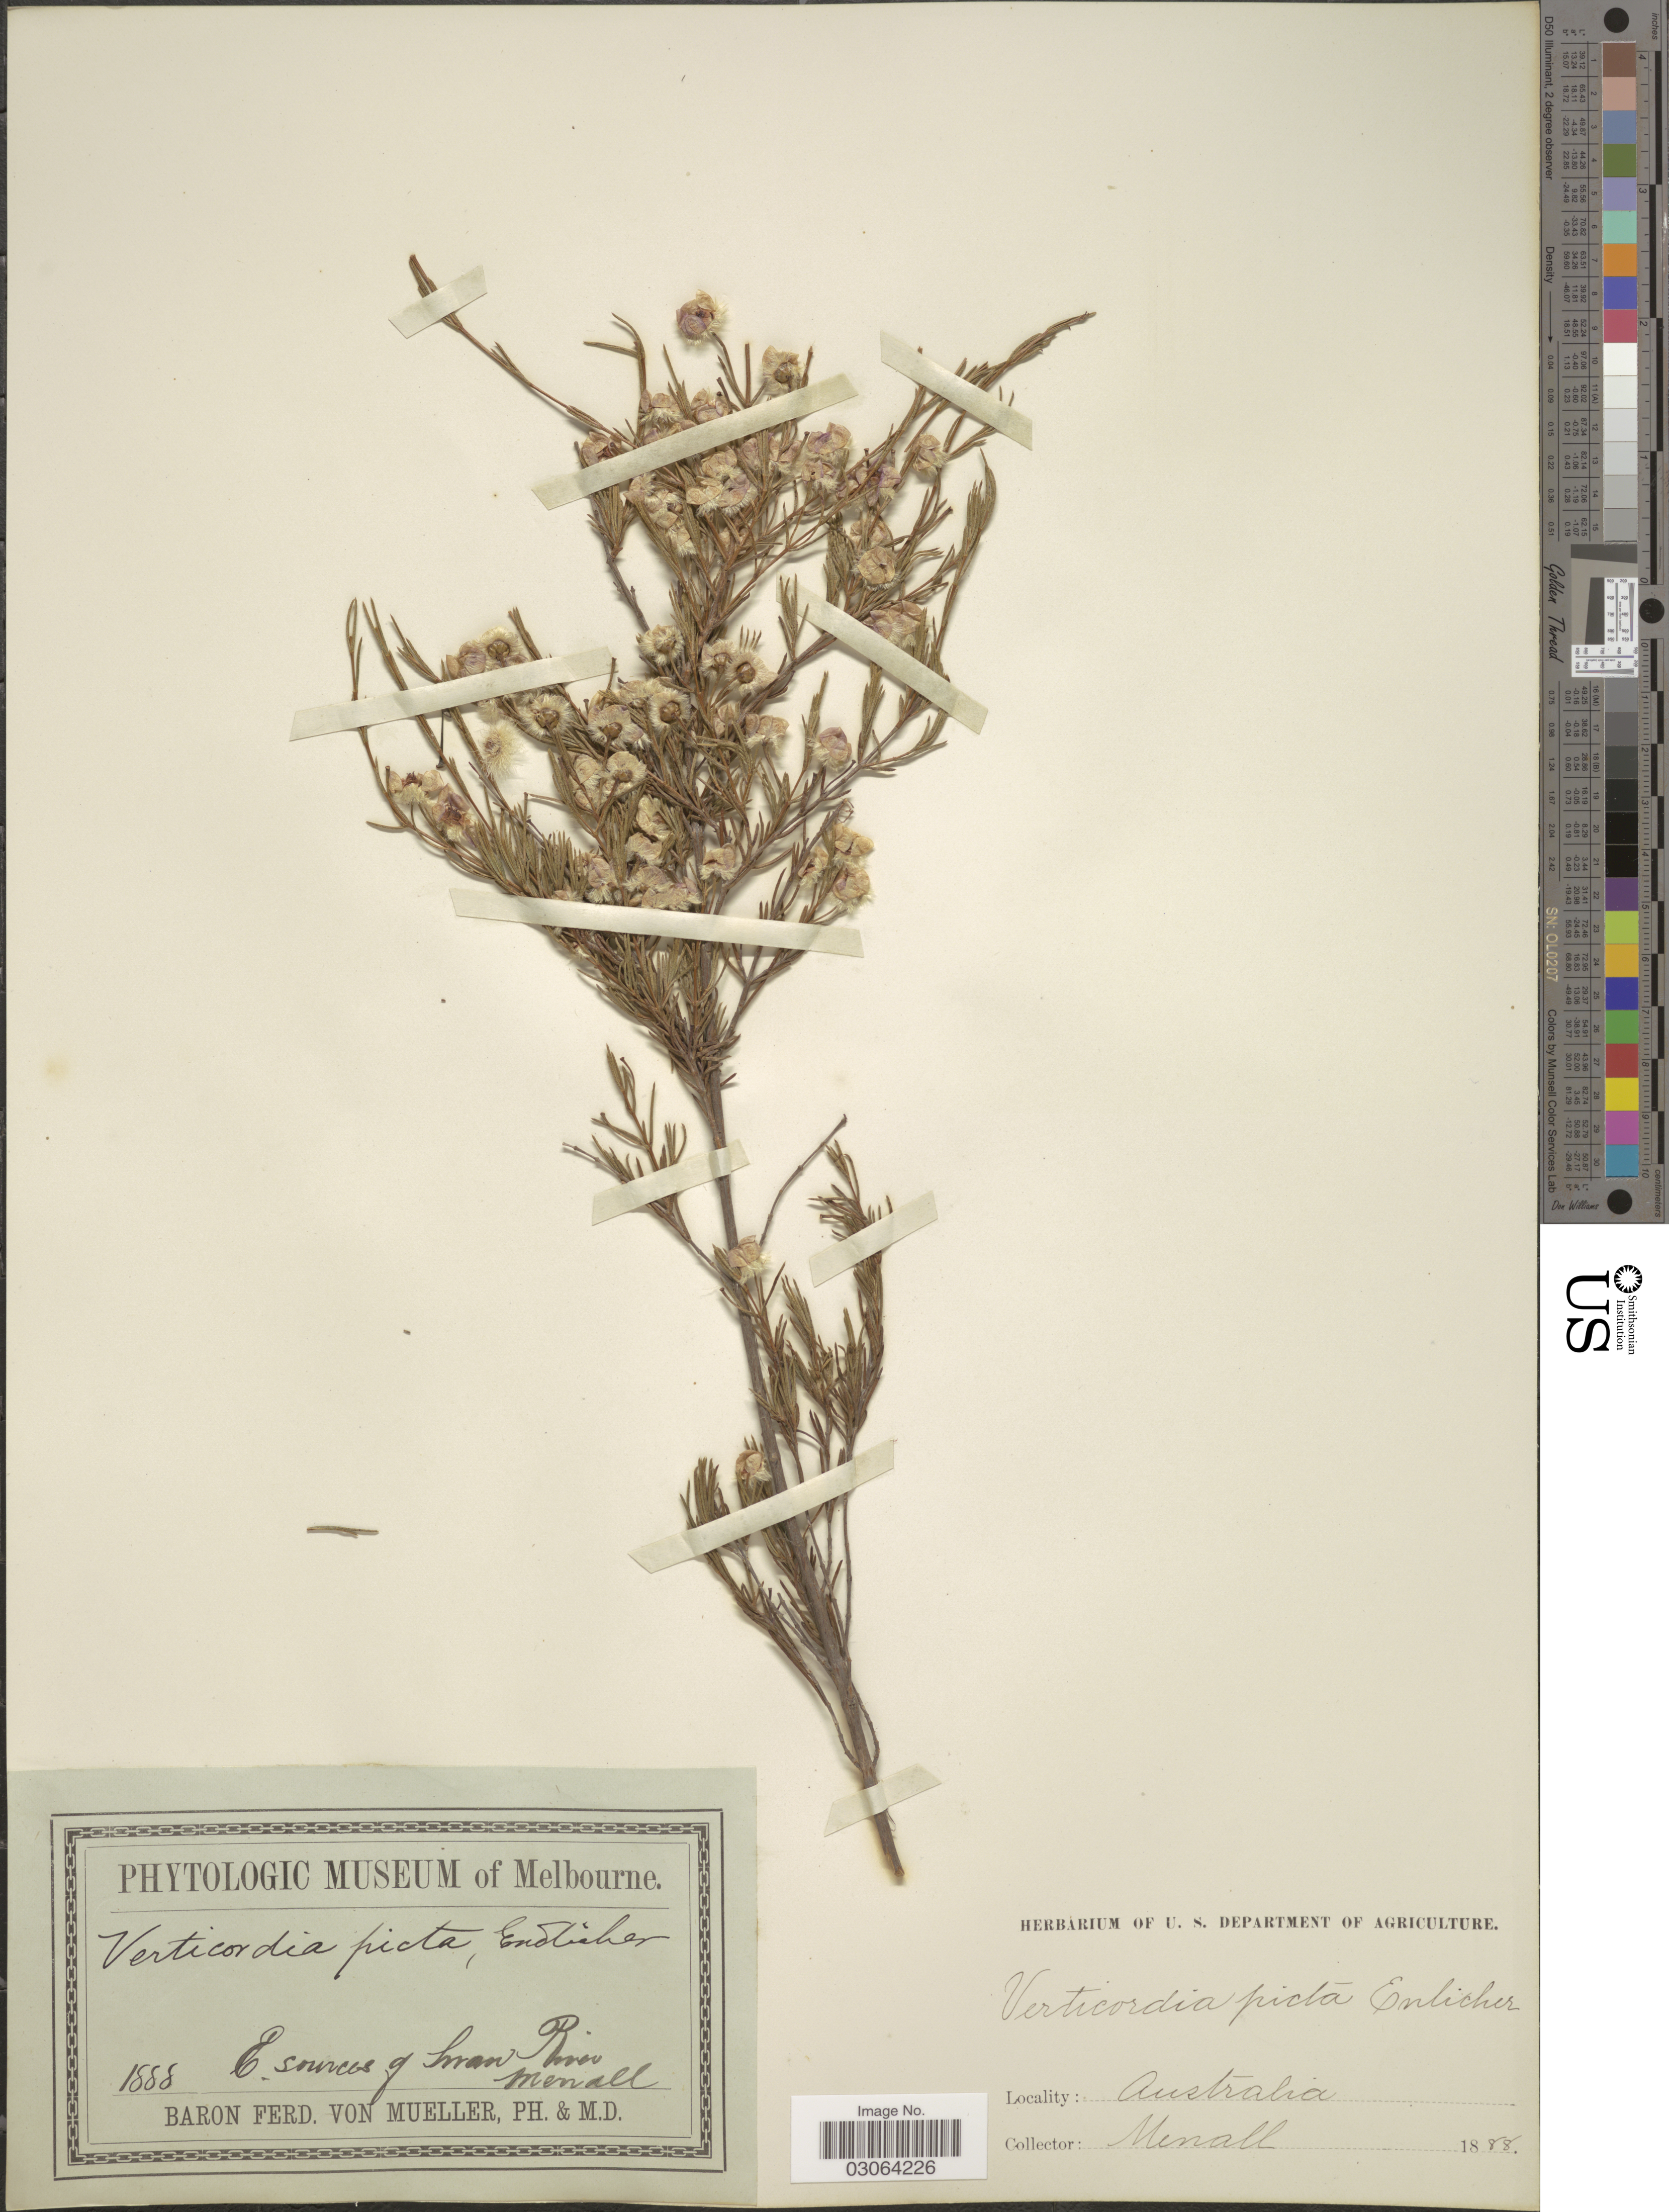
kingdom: Plantae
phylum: Tracheophyta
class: Magnoliopsida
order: Myrtales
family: Myrtaceae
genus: Verticordia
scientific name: Verticordia picta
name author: Endl.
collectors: Menall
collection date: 1888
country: Australia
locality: E. sources of Swan River.